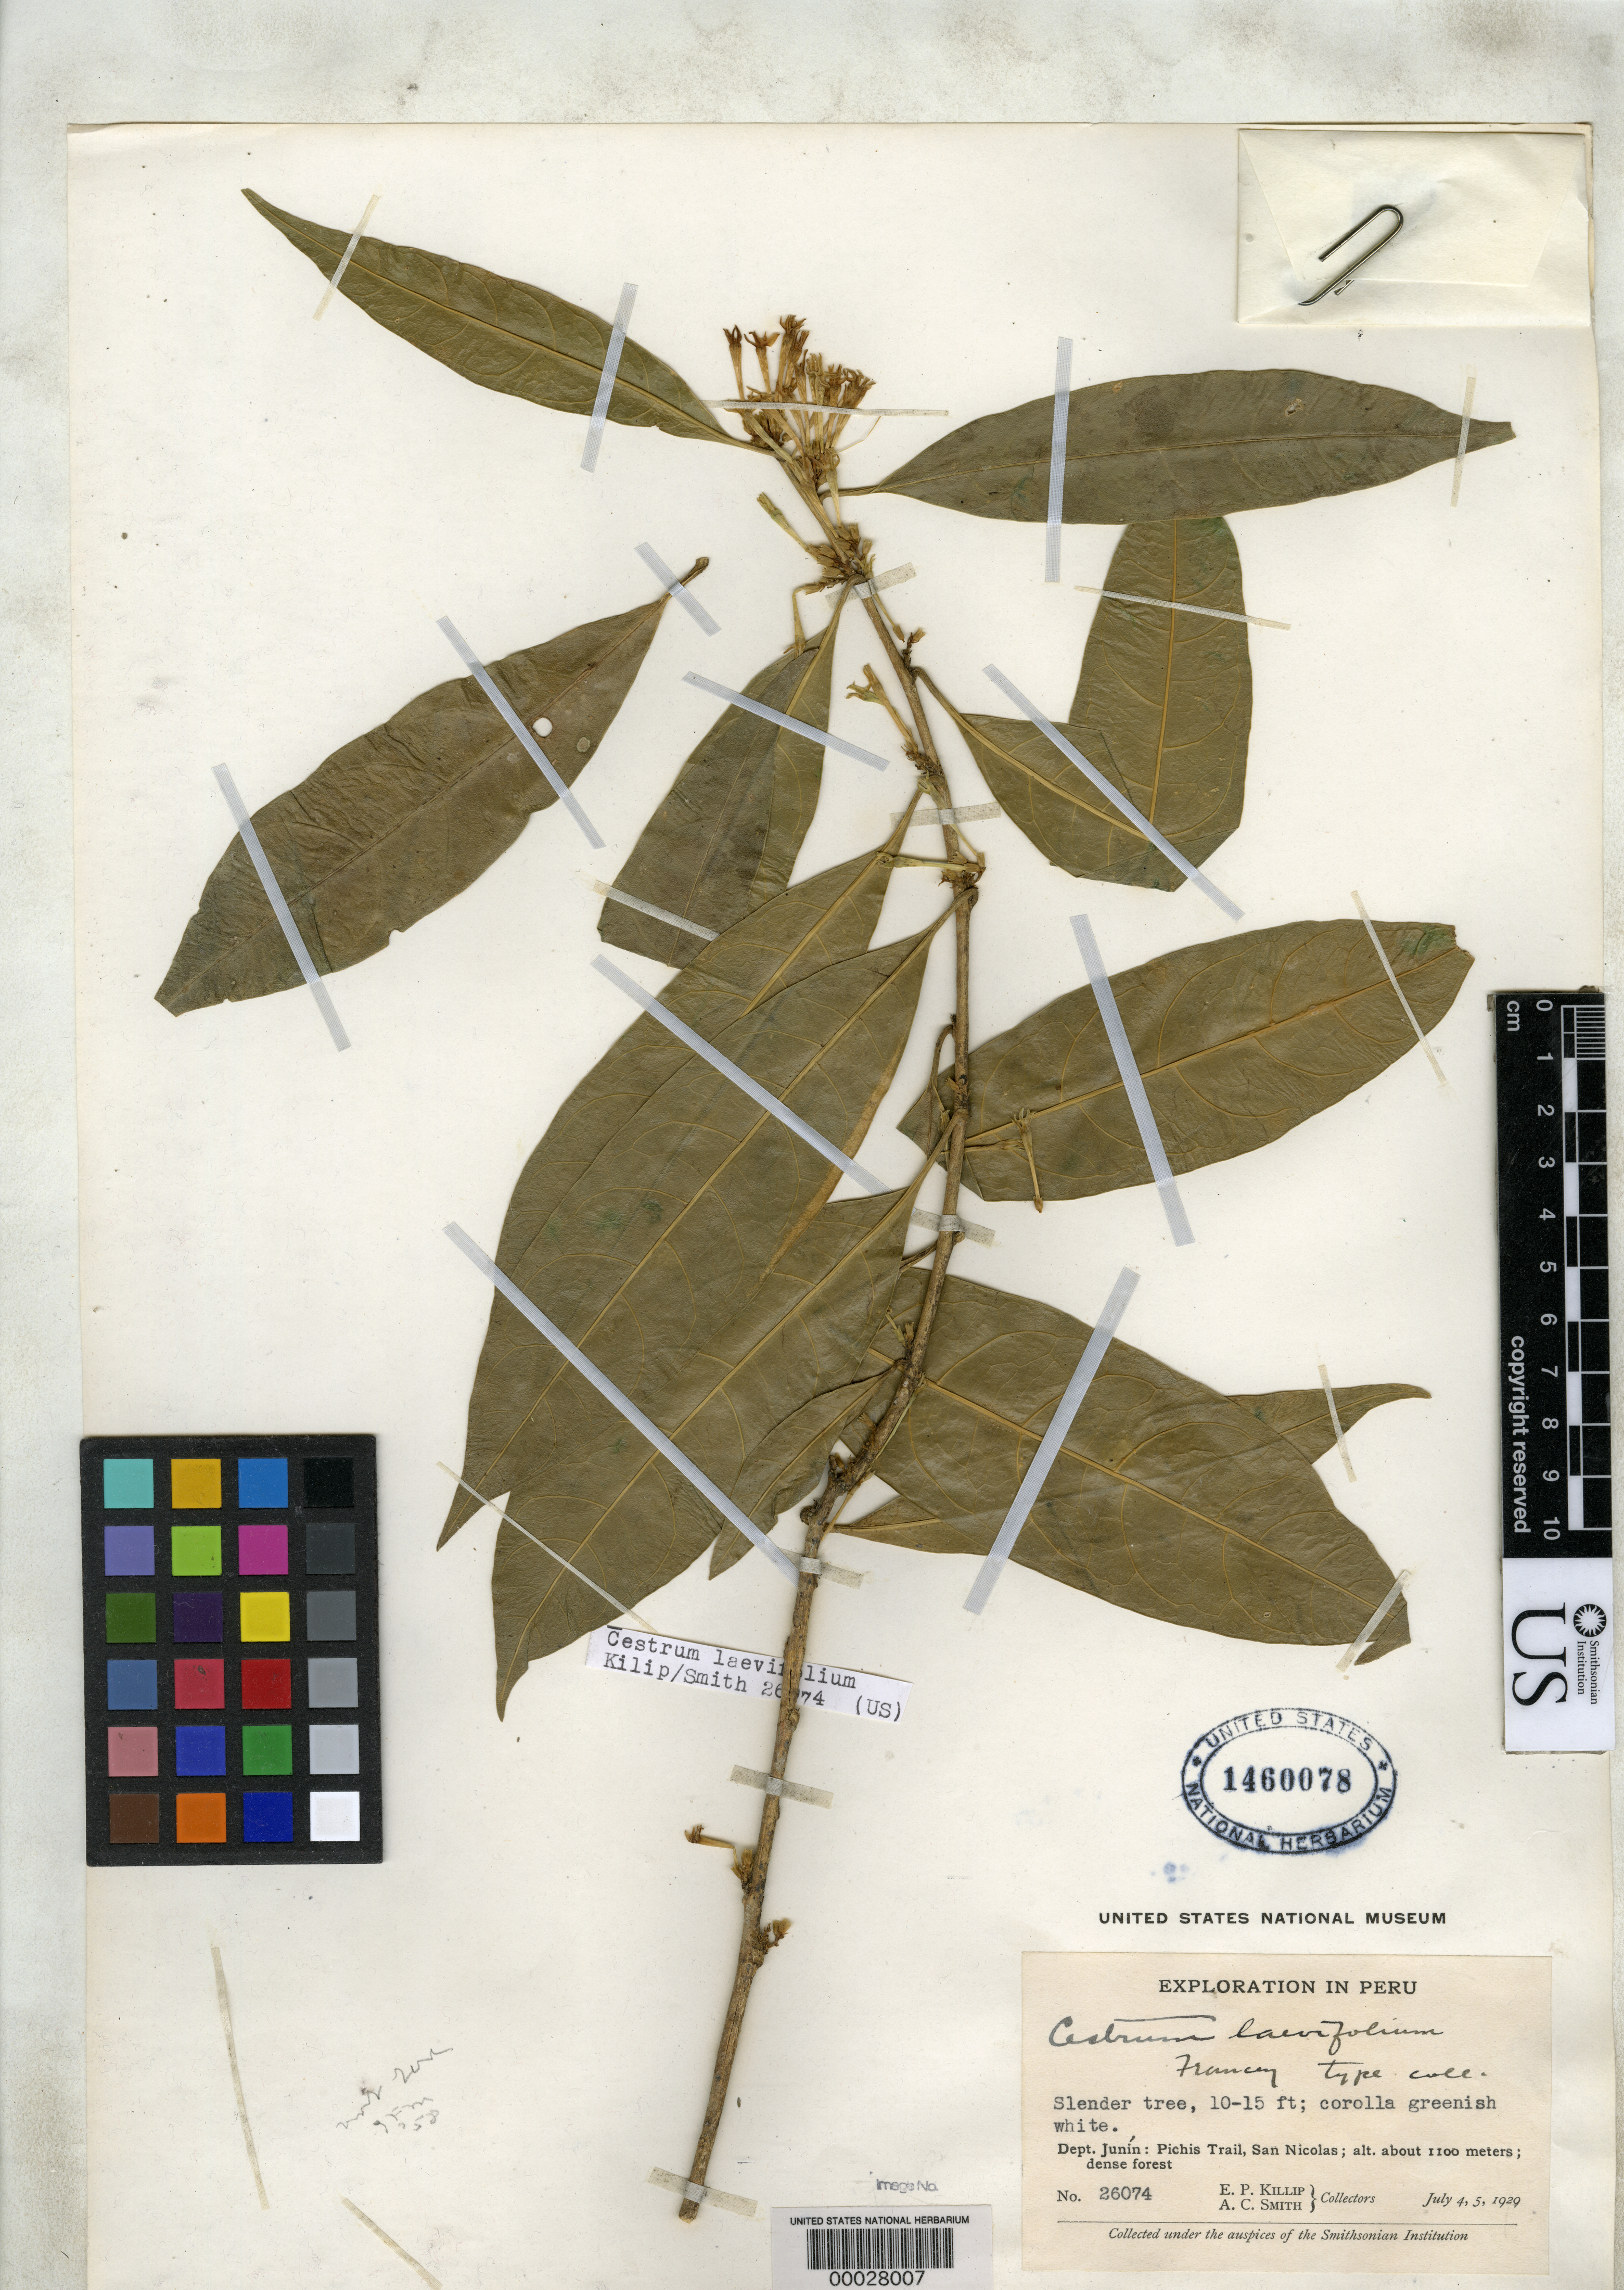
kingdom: Plantae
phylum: Tracheophyta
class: Magnoliopsida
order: Solanales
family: Solanaceae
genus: Cestrum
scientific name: Cestrum laevifolium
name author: Francey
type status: Type Collection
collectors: E. P. Killip & A. C. Smith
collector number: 26074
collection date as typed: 04 Jul 1909 to 05 Jul 1909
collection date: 1909-07-04/1909-07-05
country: Peru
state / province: Junín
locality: San Nicolas, Pichis trail.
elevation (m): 1100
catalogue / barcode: US 1460078